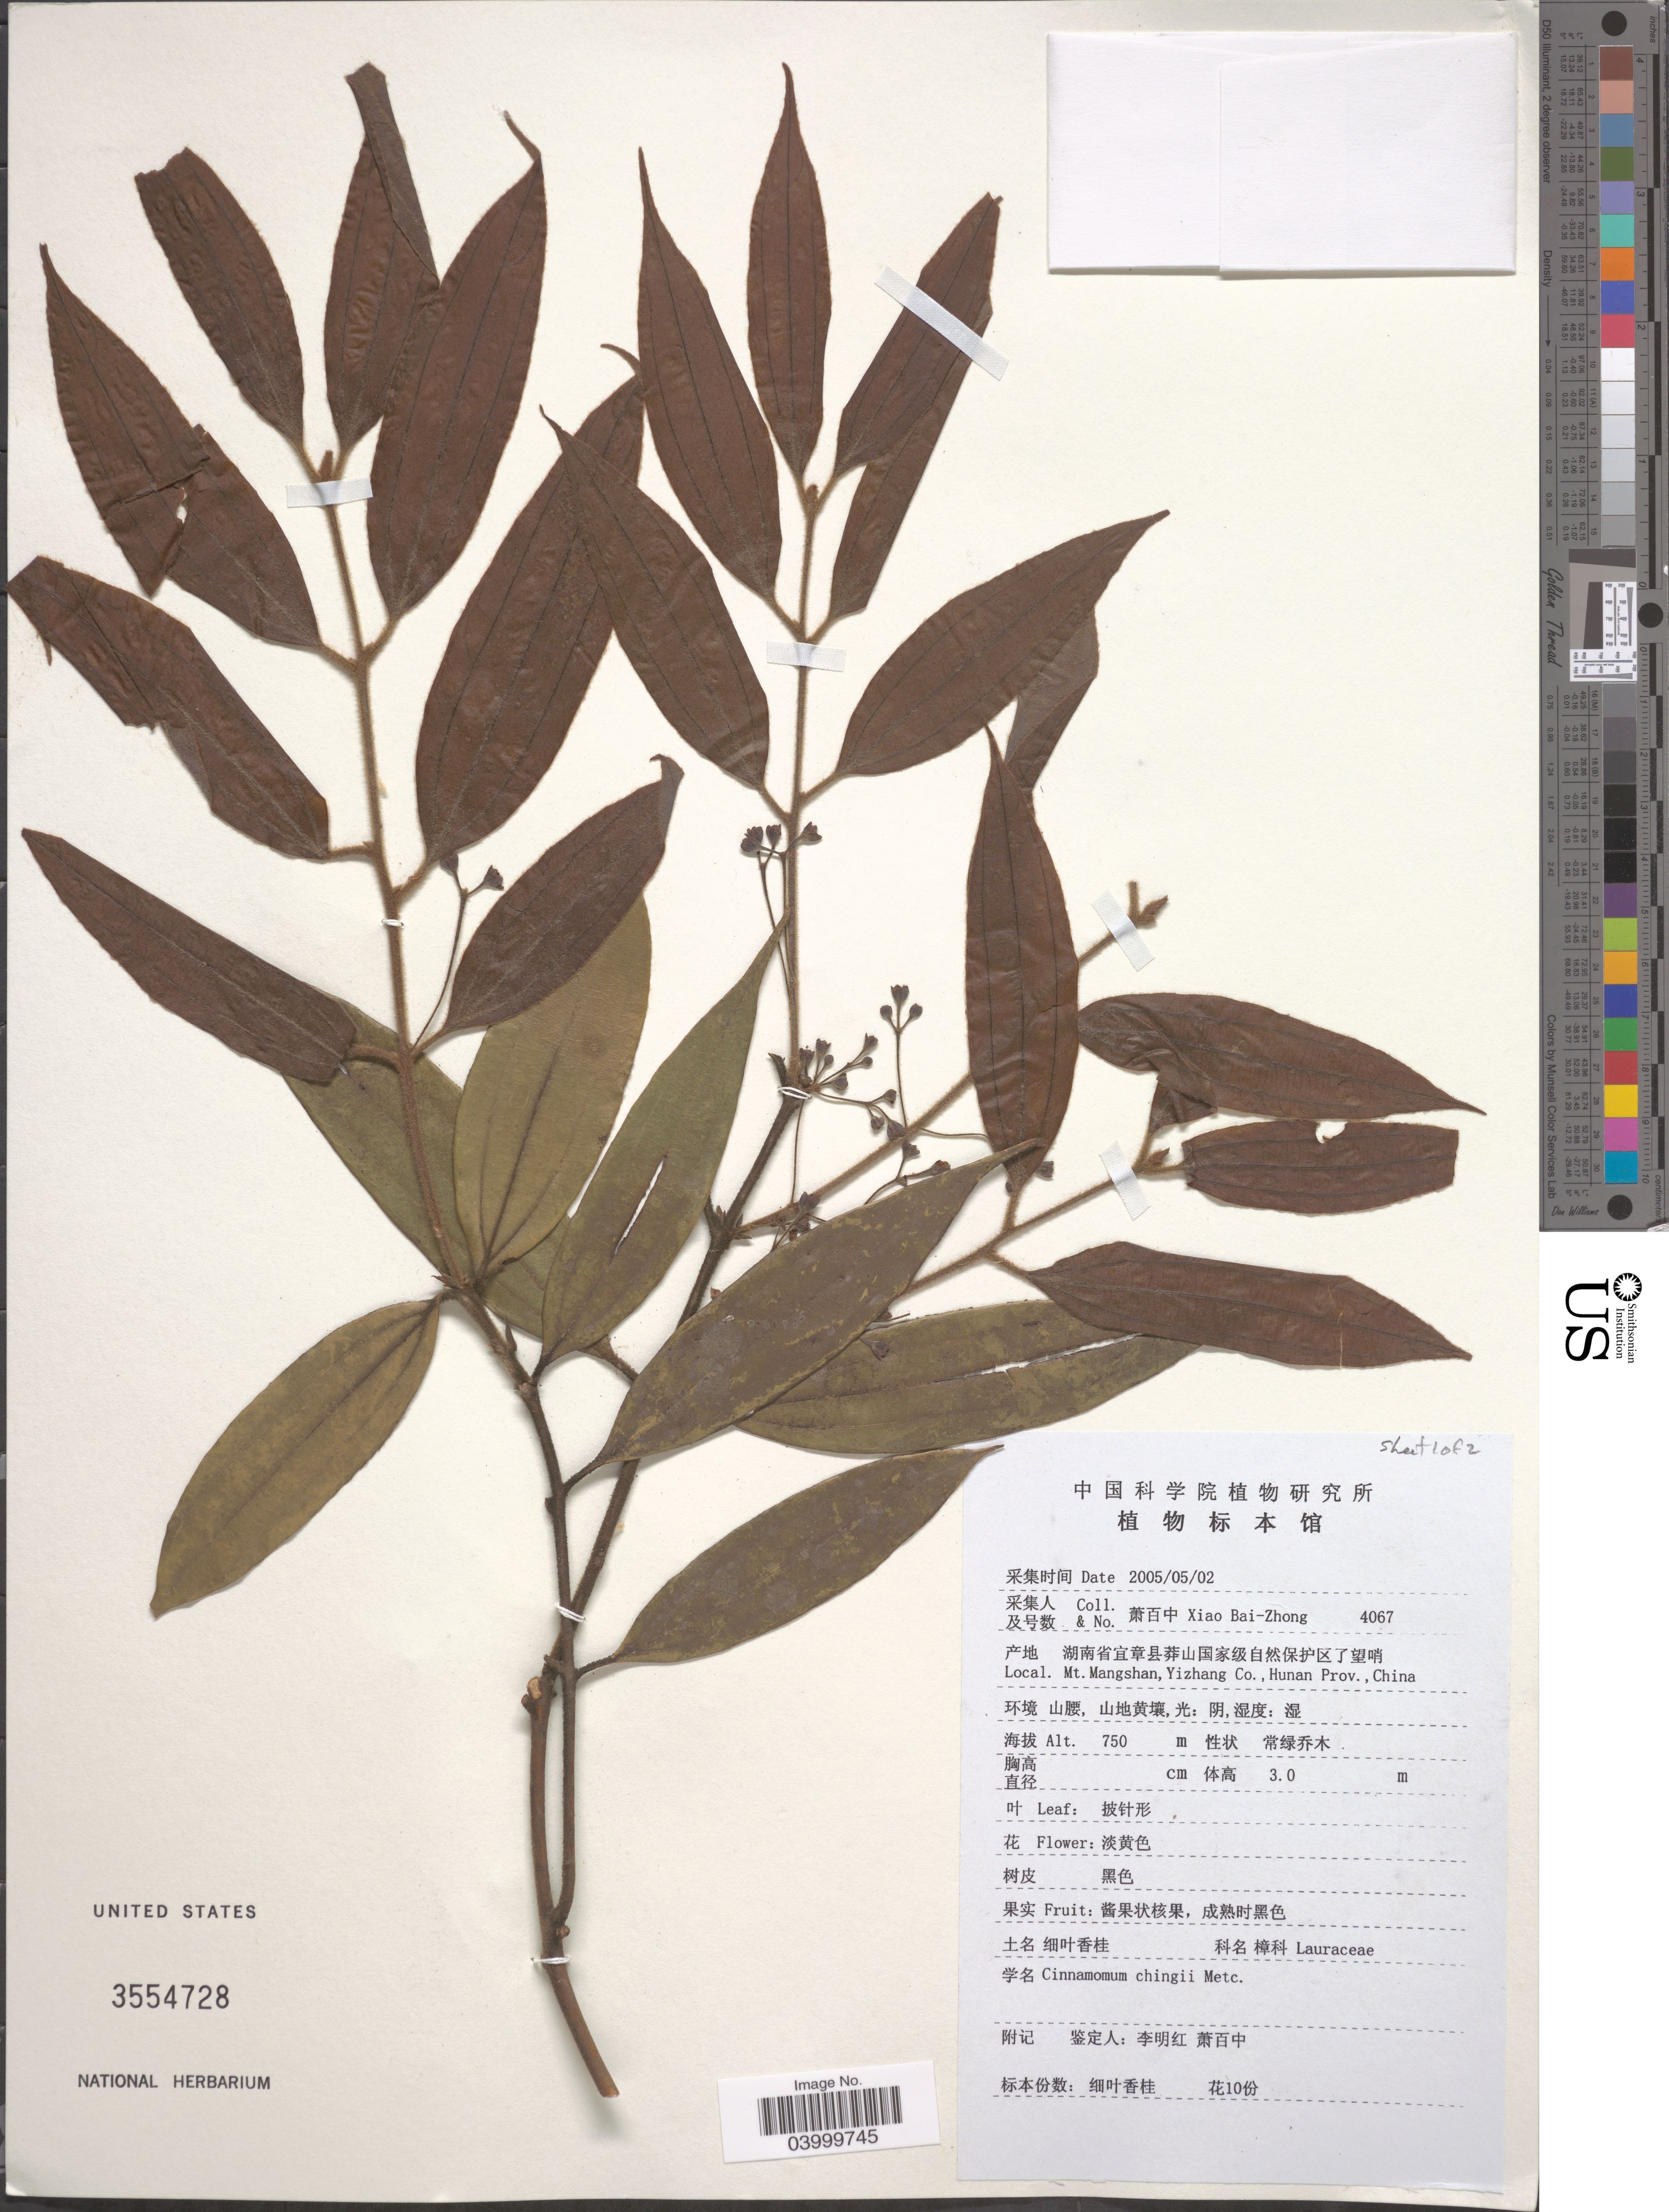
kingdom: Plantae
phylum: Tracheophyta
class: Magnoliopsida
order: Laurales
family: Lauraceae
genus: Cinnamomum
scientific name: Cinnamomum chingii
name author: F.P. Metcalf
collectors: B. Z. Xiao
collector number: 4067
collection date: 2005-05-02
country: China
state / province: Hunan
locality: Mt. Mangshan, Yizhang Co.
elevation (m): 750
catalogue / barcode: US 3554728